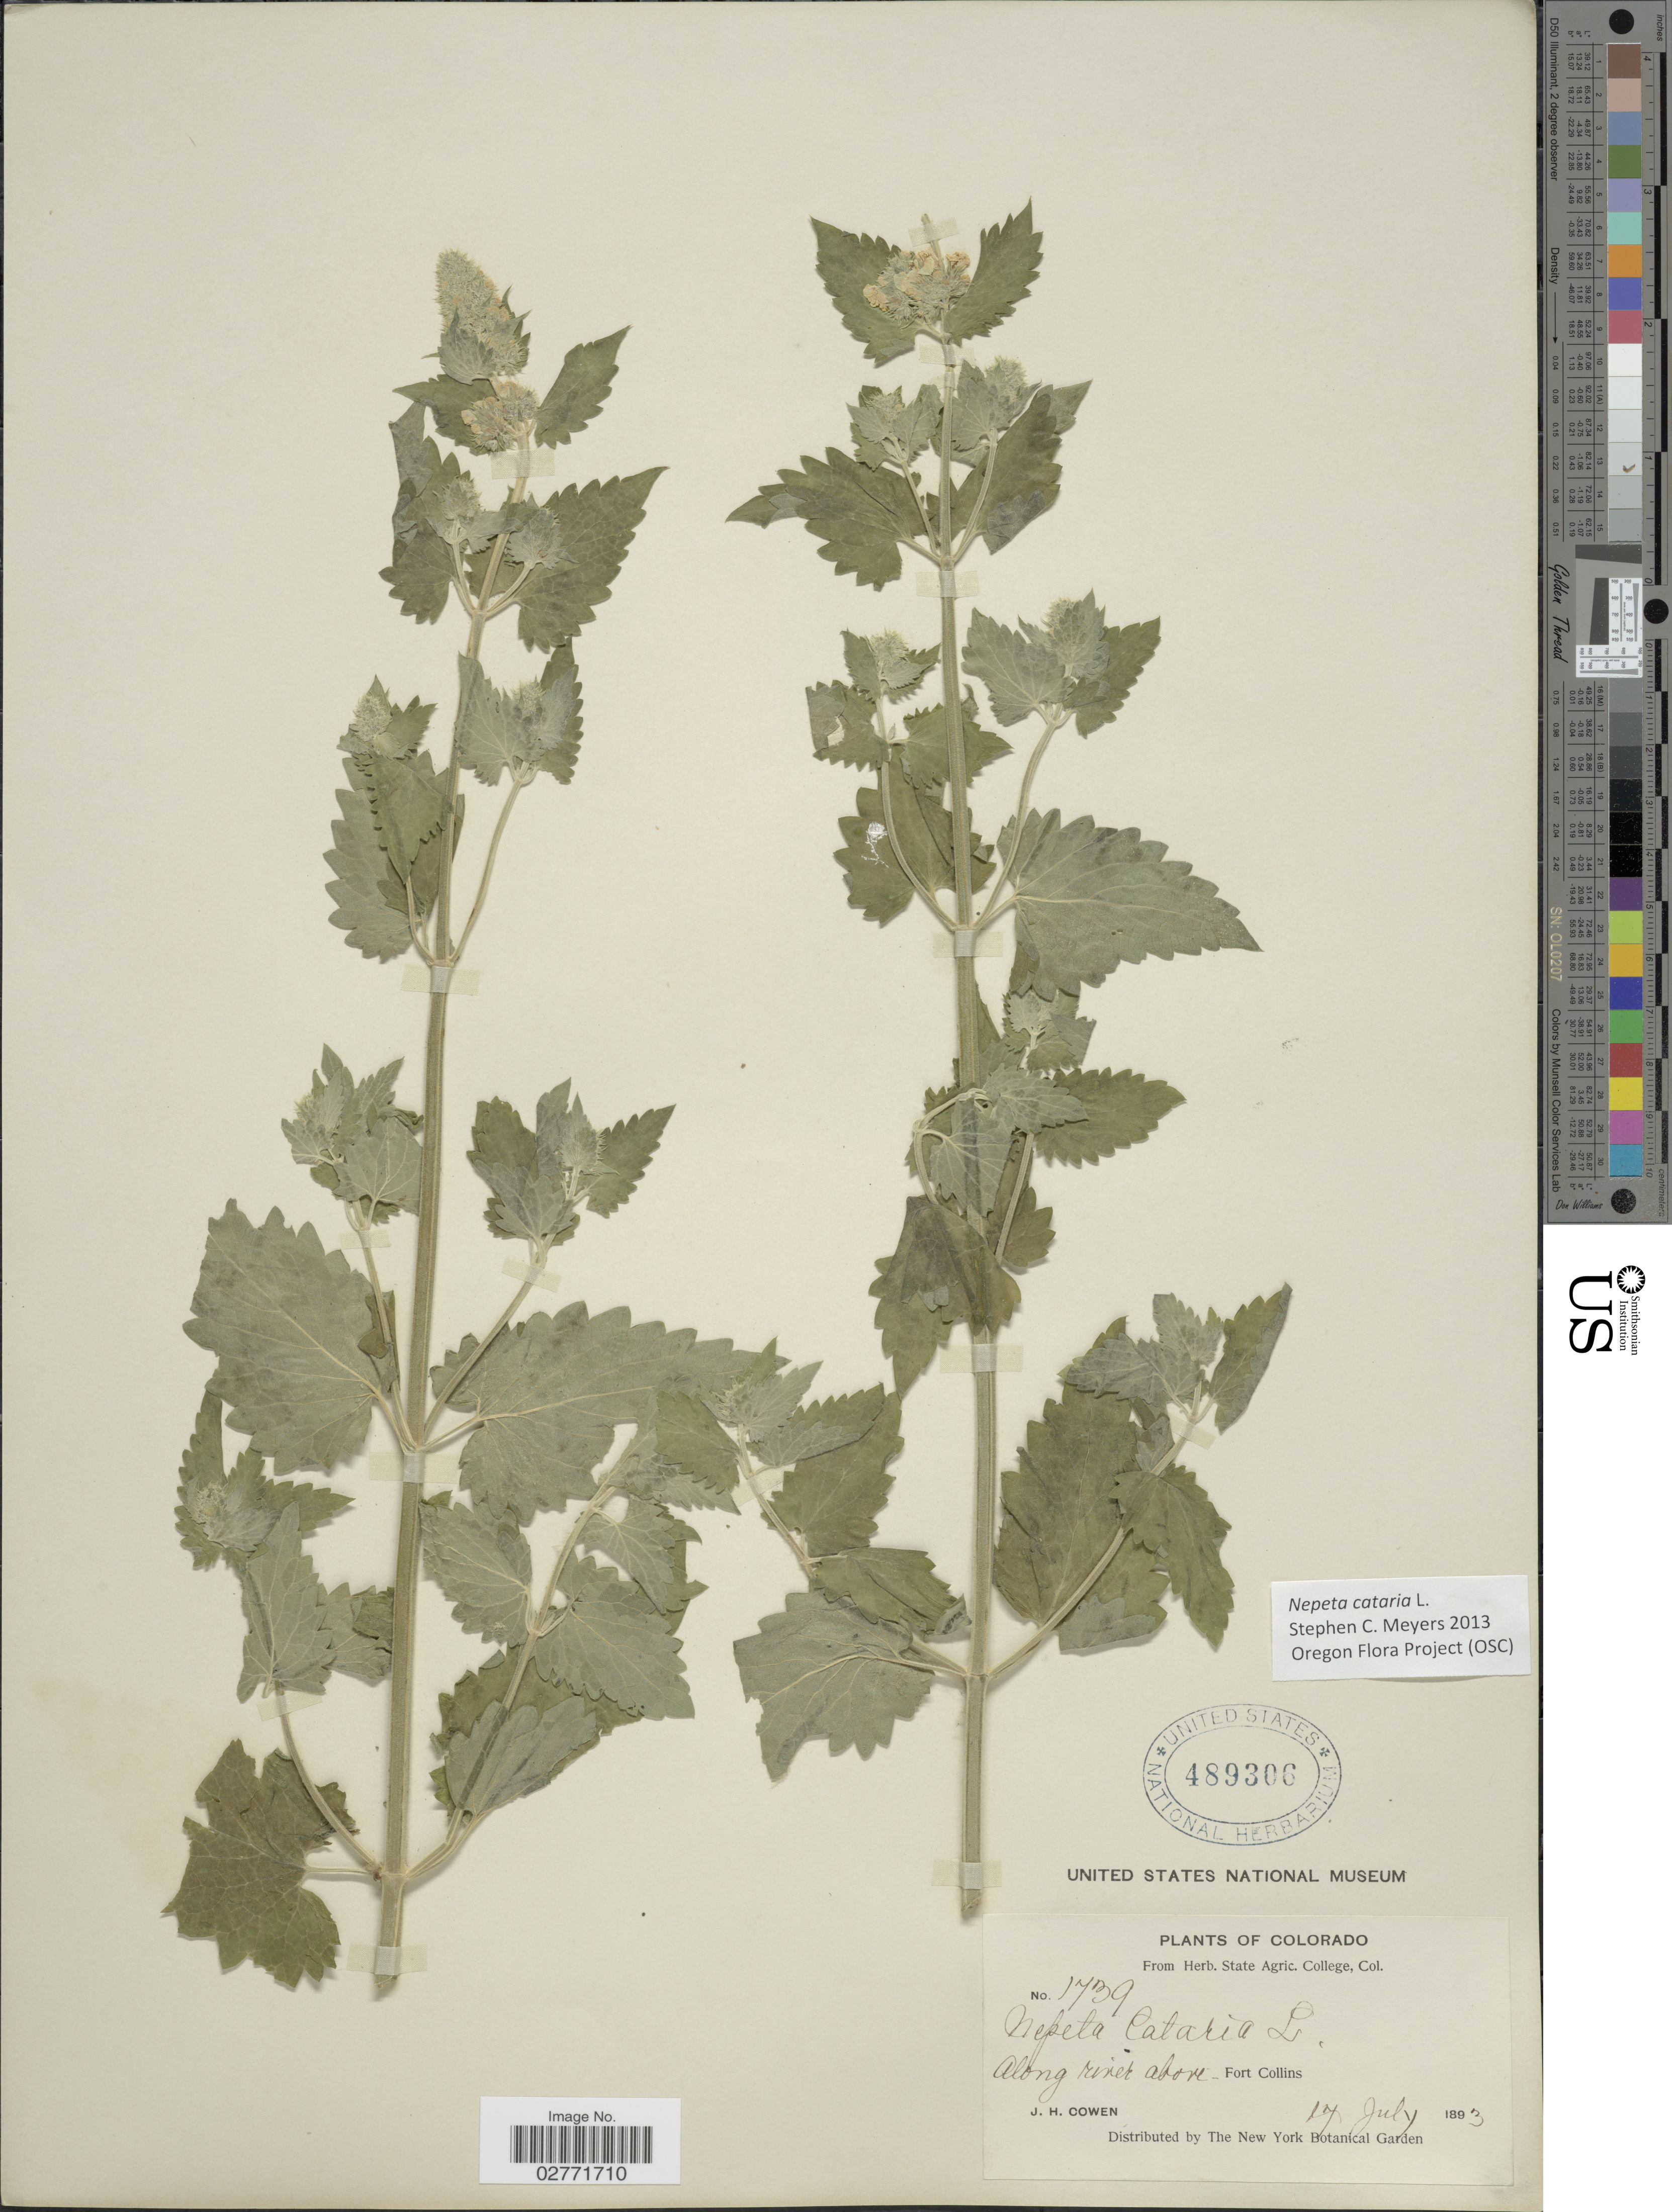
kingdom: Plantae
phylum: Tracheophyta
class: Magnoliopsida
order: Lamiales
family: Lamiaceae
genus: Nepeta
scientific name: Nepeta cataria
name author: L.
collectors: J. H. Cowen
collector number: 1739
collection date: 1893-07-17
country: United States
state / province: Colorado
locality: Along river above Fort Collins.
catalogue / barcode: US 489306